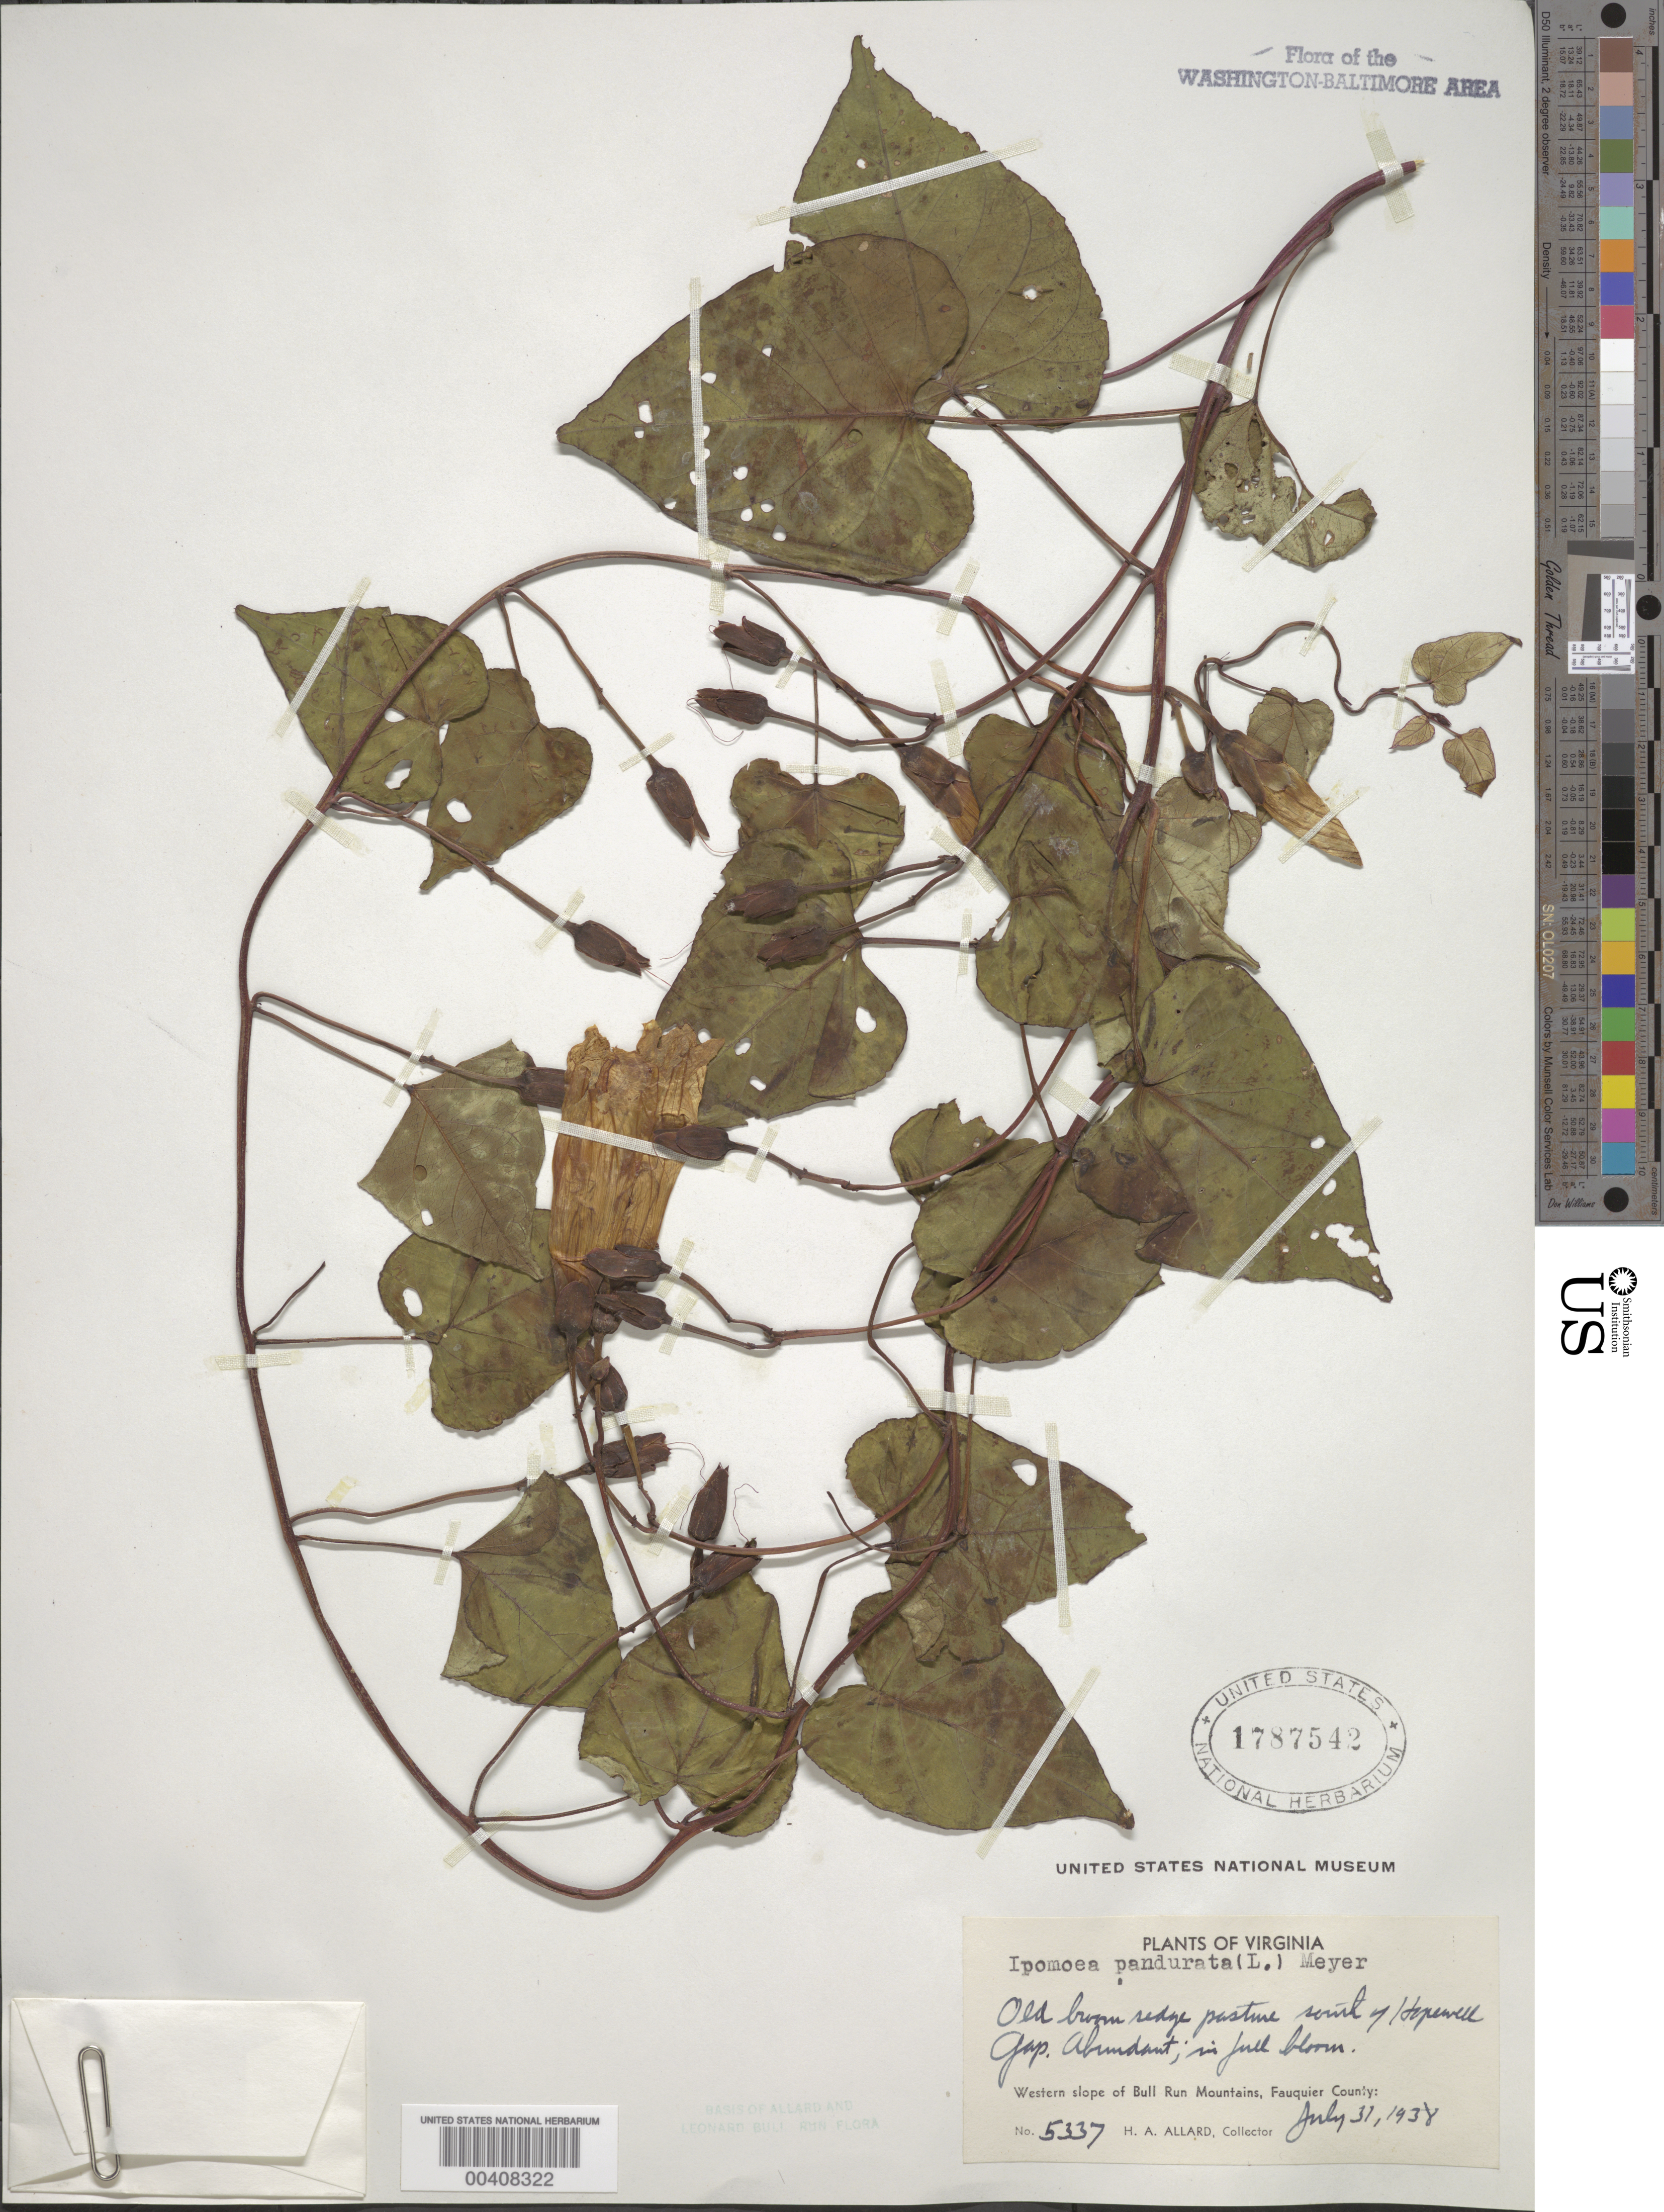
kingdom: Plantae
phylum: Tracheophyta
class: Magnoliopsida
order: Solanales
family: Convolvulaceae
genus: Ipomoea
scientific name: Ipomoea pandurata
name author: (L.) G. Mey.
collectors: H. A. Allard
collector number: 5337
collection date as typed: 31 Jul 1938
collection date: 1938-07-31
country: United States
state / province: Virginia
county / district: Fauquier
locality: S of Hopewell Gap, western slope of Bull Run Mountains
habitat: Old broom sedge pasture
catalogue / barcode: US 1787542